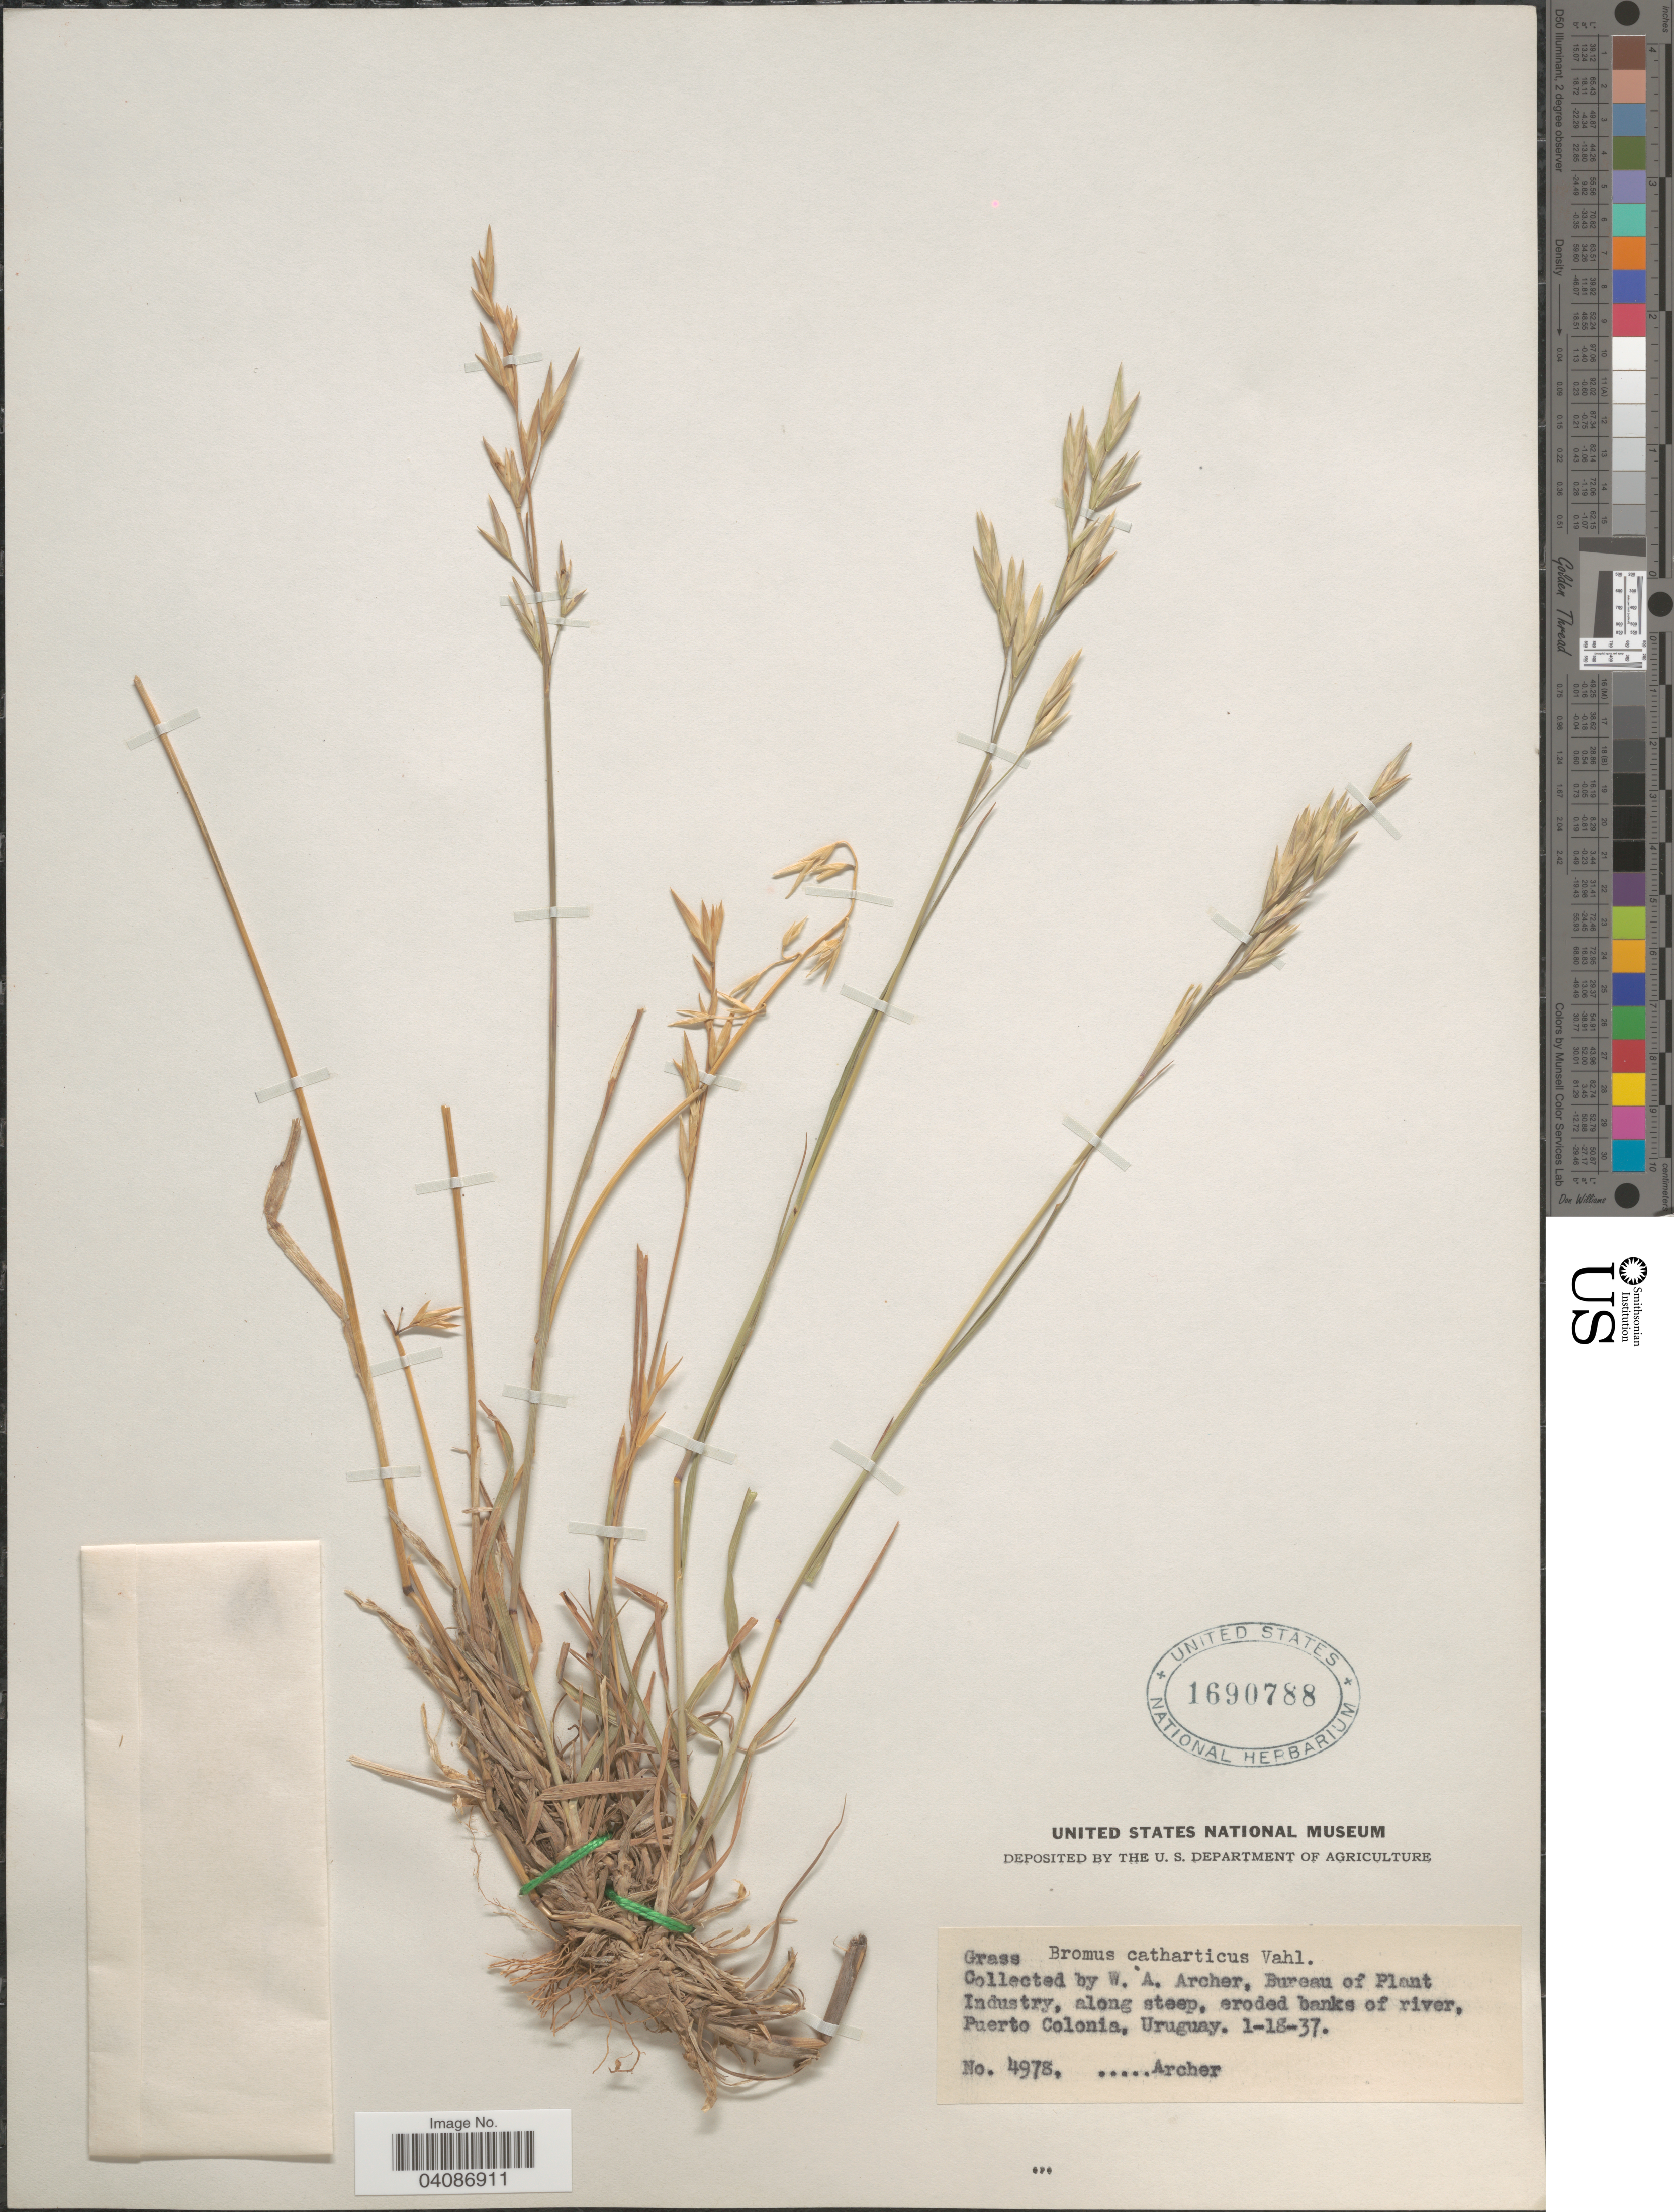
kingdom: Plantae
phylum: Tracheophyta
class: Liliopsida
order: Poales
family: Poaceae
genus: Bromus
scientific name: Bromus catharticus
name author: Vahl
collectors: W. Archer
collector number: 4978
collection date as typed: Transcribed d/m/y: 18/1/37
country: Uruguay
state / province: Colonia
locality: Bureau of Plant Industry, along steep, eroded banks of river, Puerto Colonia.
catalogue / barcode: US 1690788